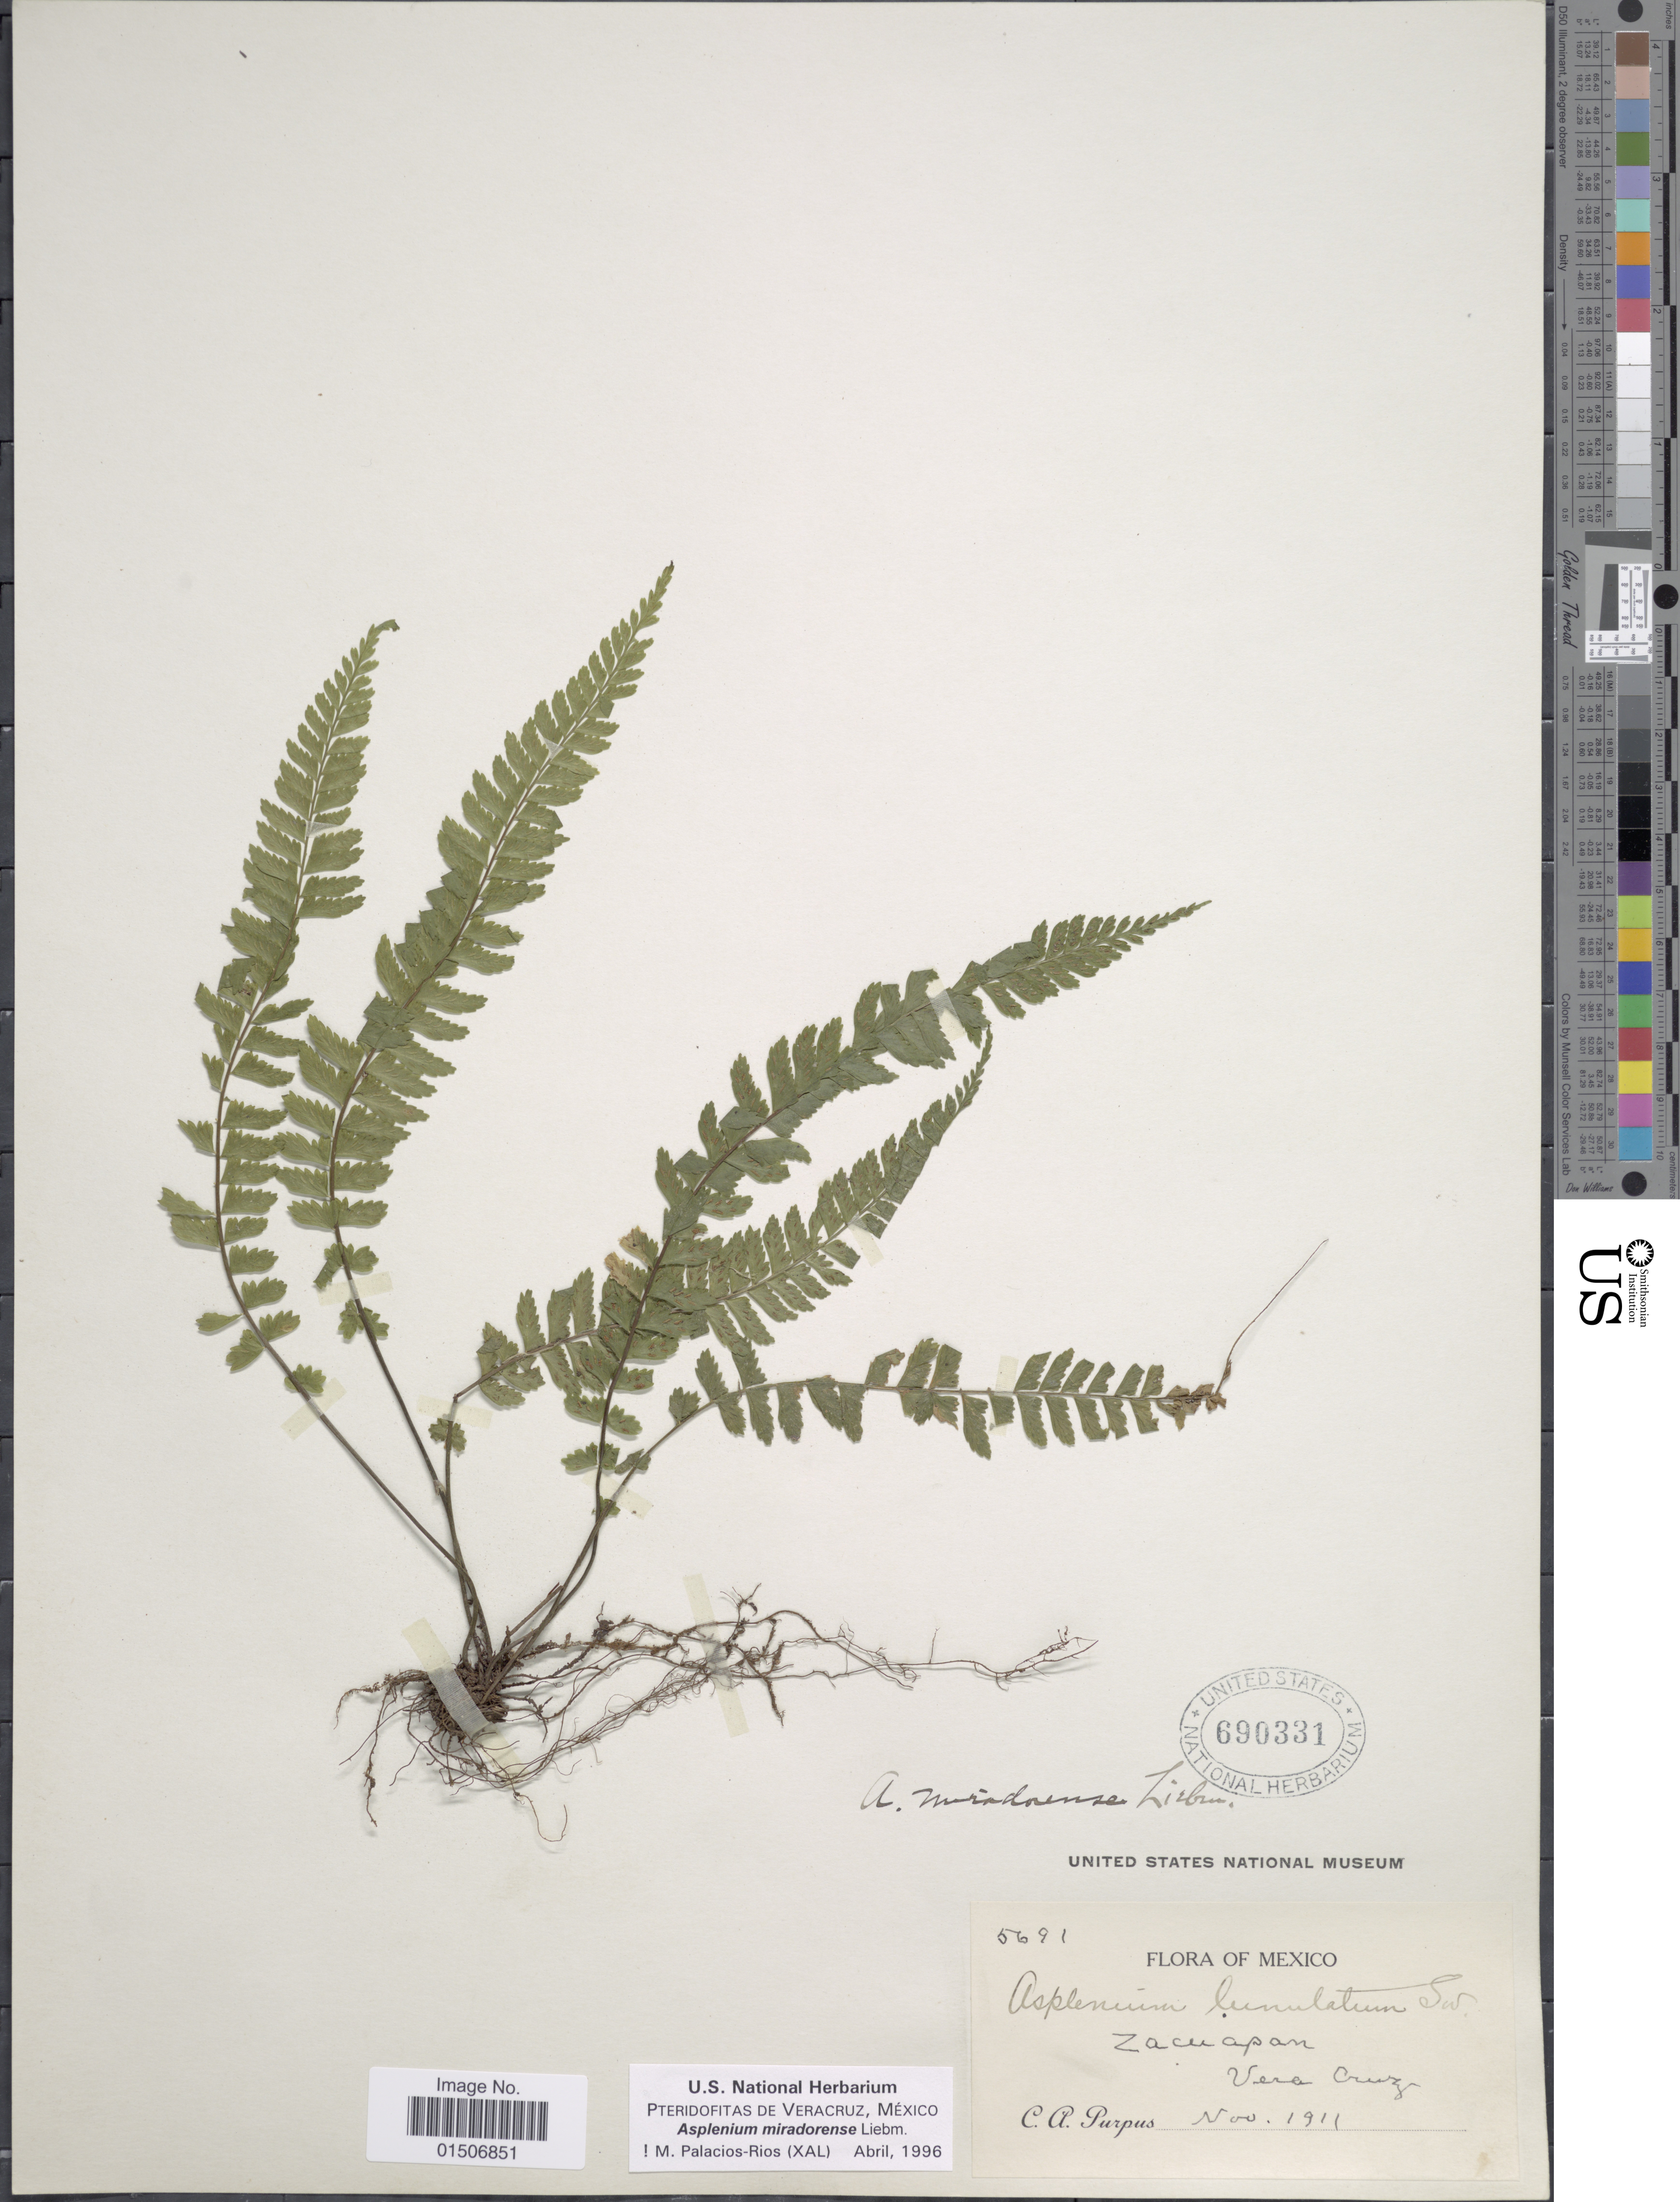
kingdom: Plantae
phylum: Tracheophyta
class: Polypodiopsida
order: Polypodiales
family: Aspleniaceae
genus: Asplenium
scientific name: Asplenium miradorense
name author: Liebm.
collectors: C. A. Purpus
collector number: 5691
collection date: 1911-11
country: Mexico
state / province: Veracruz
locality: Zacuapan, Vera Cruz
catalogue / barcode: US 690331